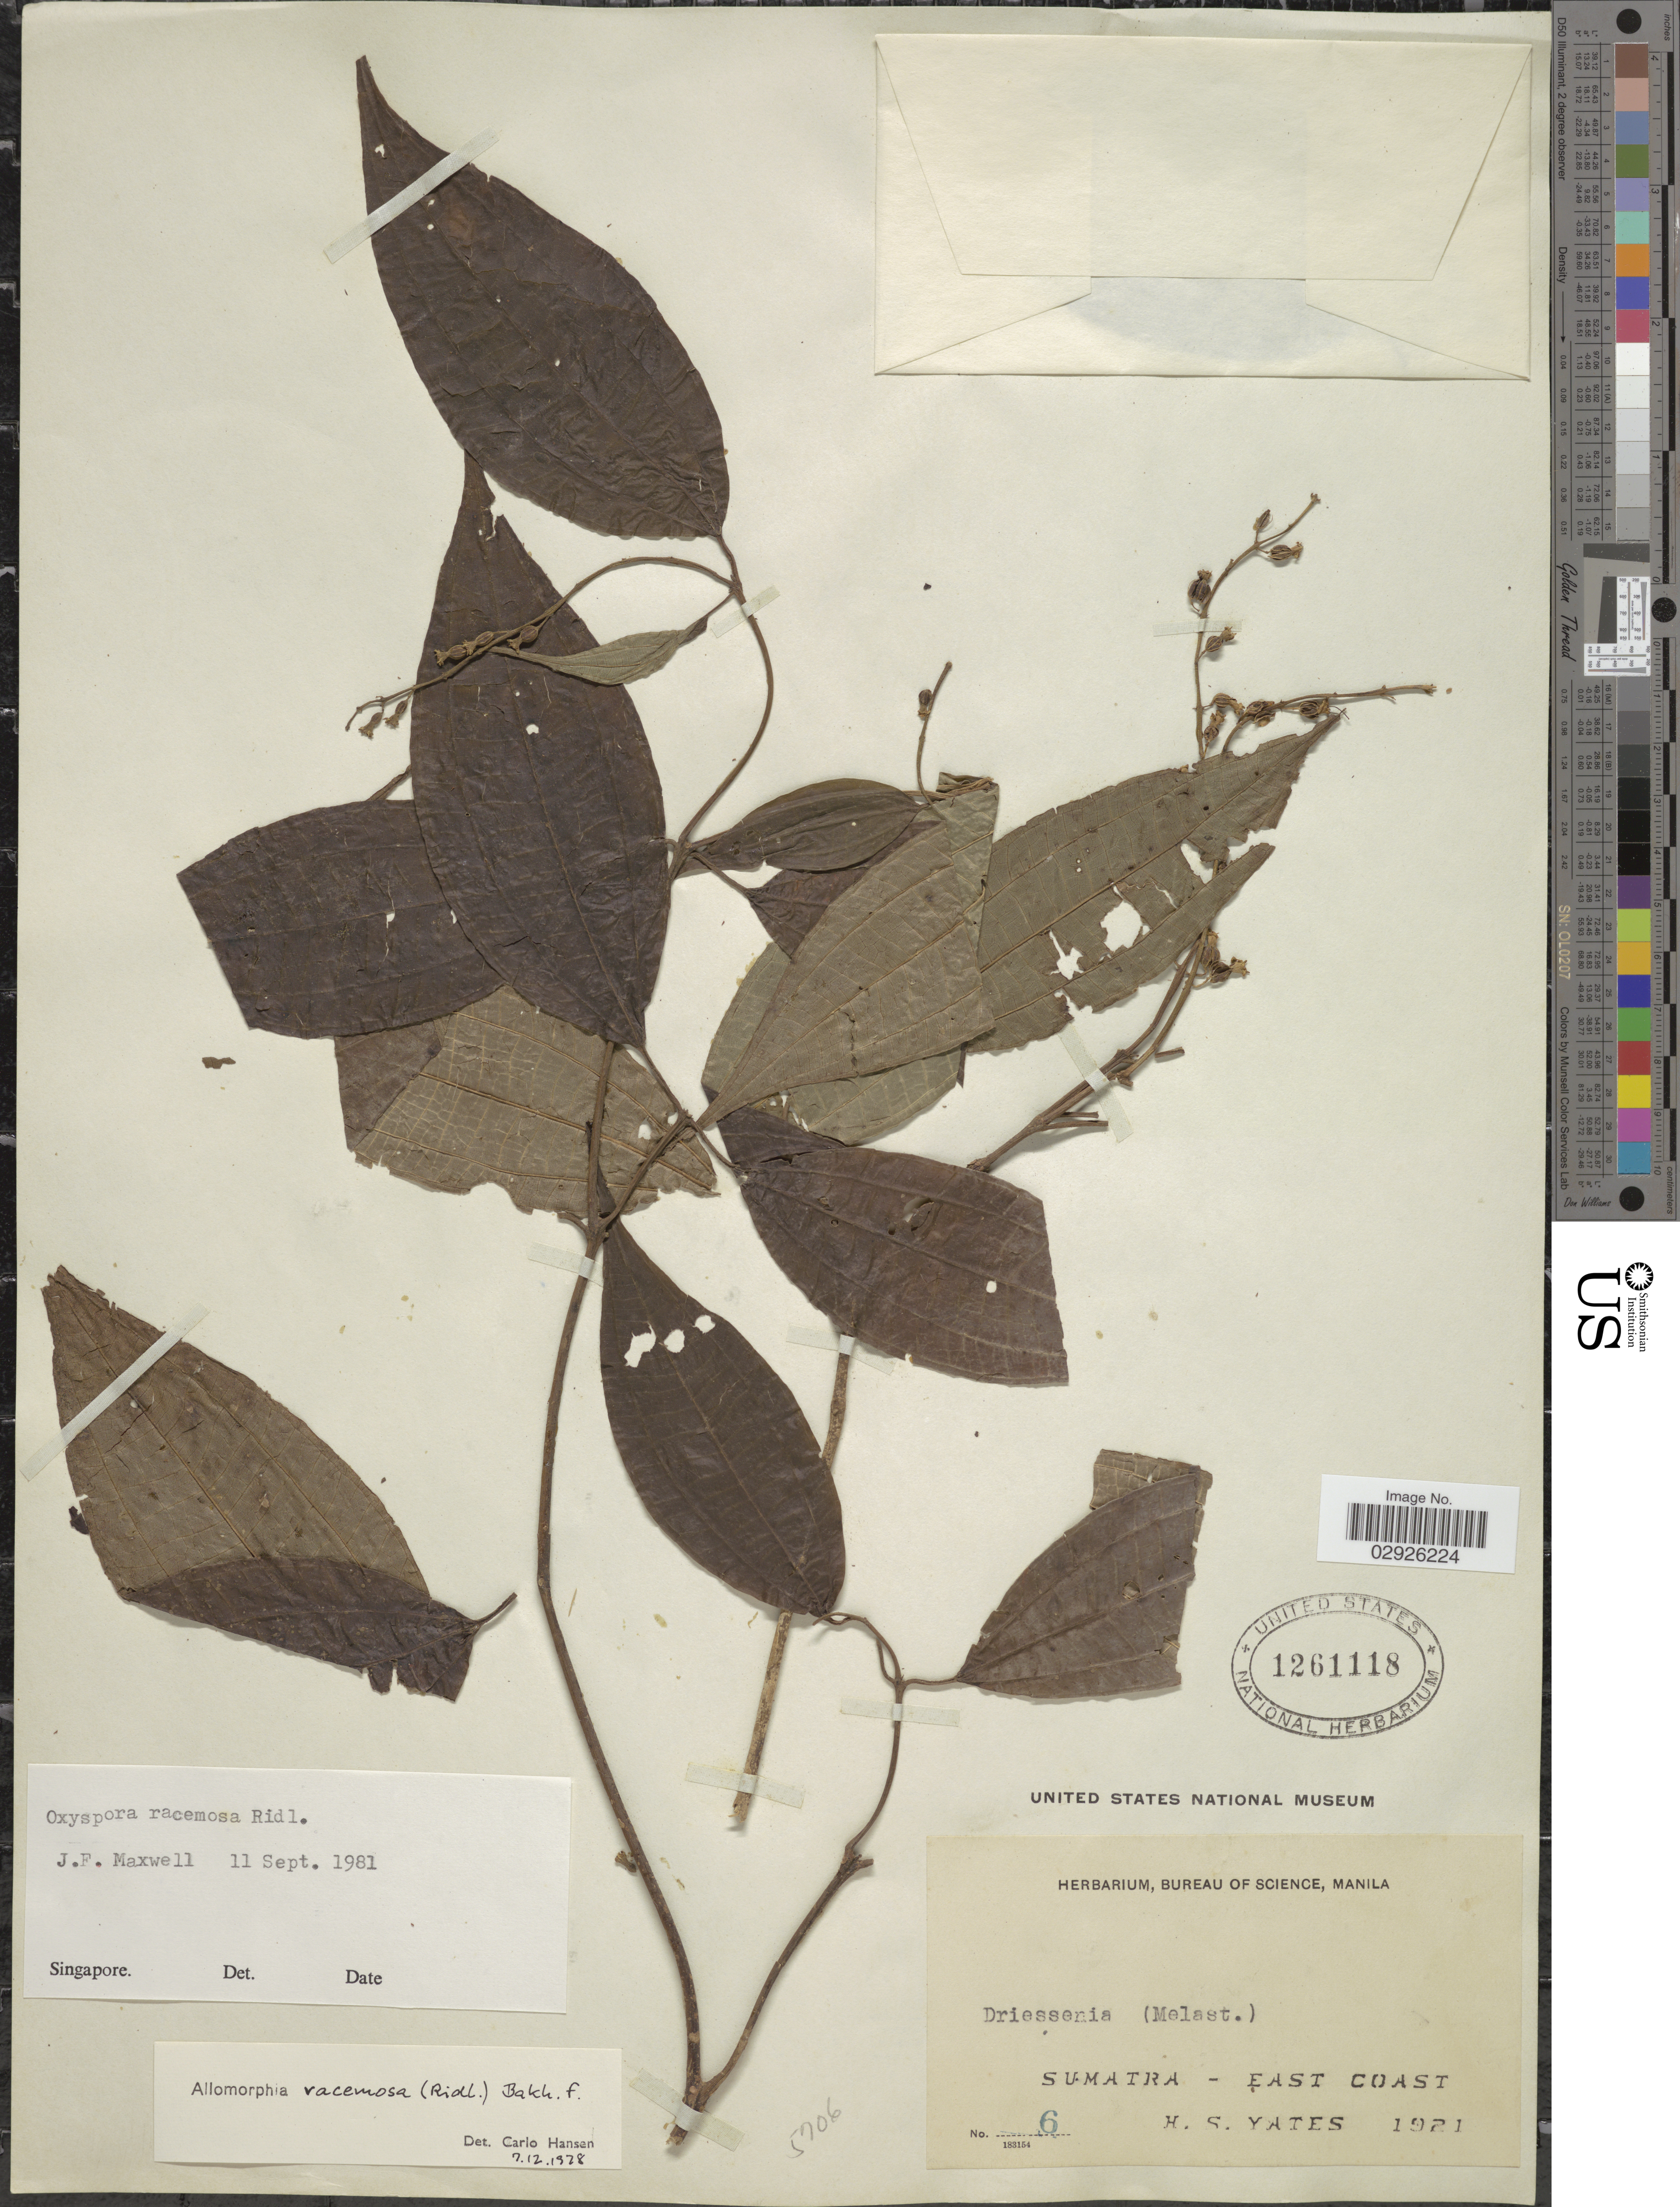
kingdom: Plantae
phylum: Tracheophyta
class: Magnoliopsida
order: Myrtales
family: Melastomataceae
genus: Oxyspora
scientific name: Oxyspora racemosa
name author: Ridl.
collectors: H. S. Yates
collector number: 6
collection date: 1921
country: Indonesia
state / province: Sumatra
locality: East Coast.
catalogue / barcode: US 1261118